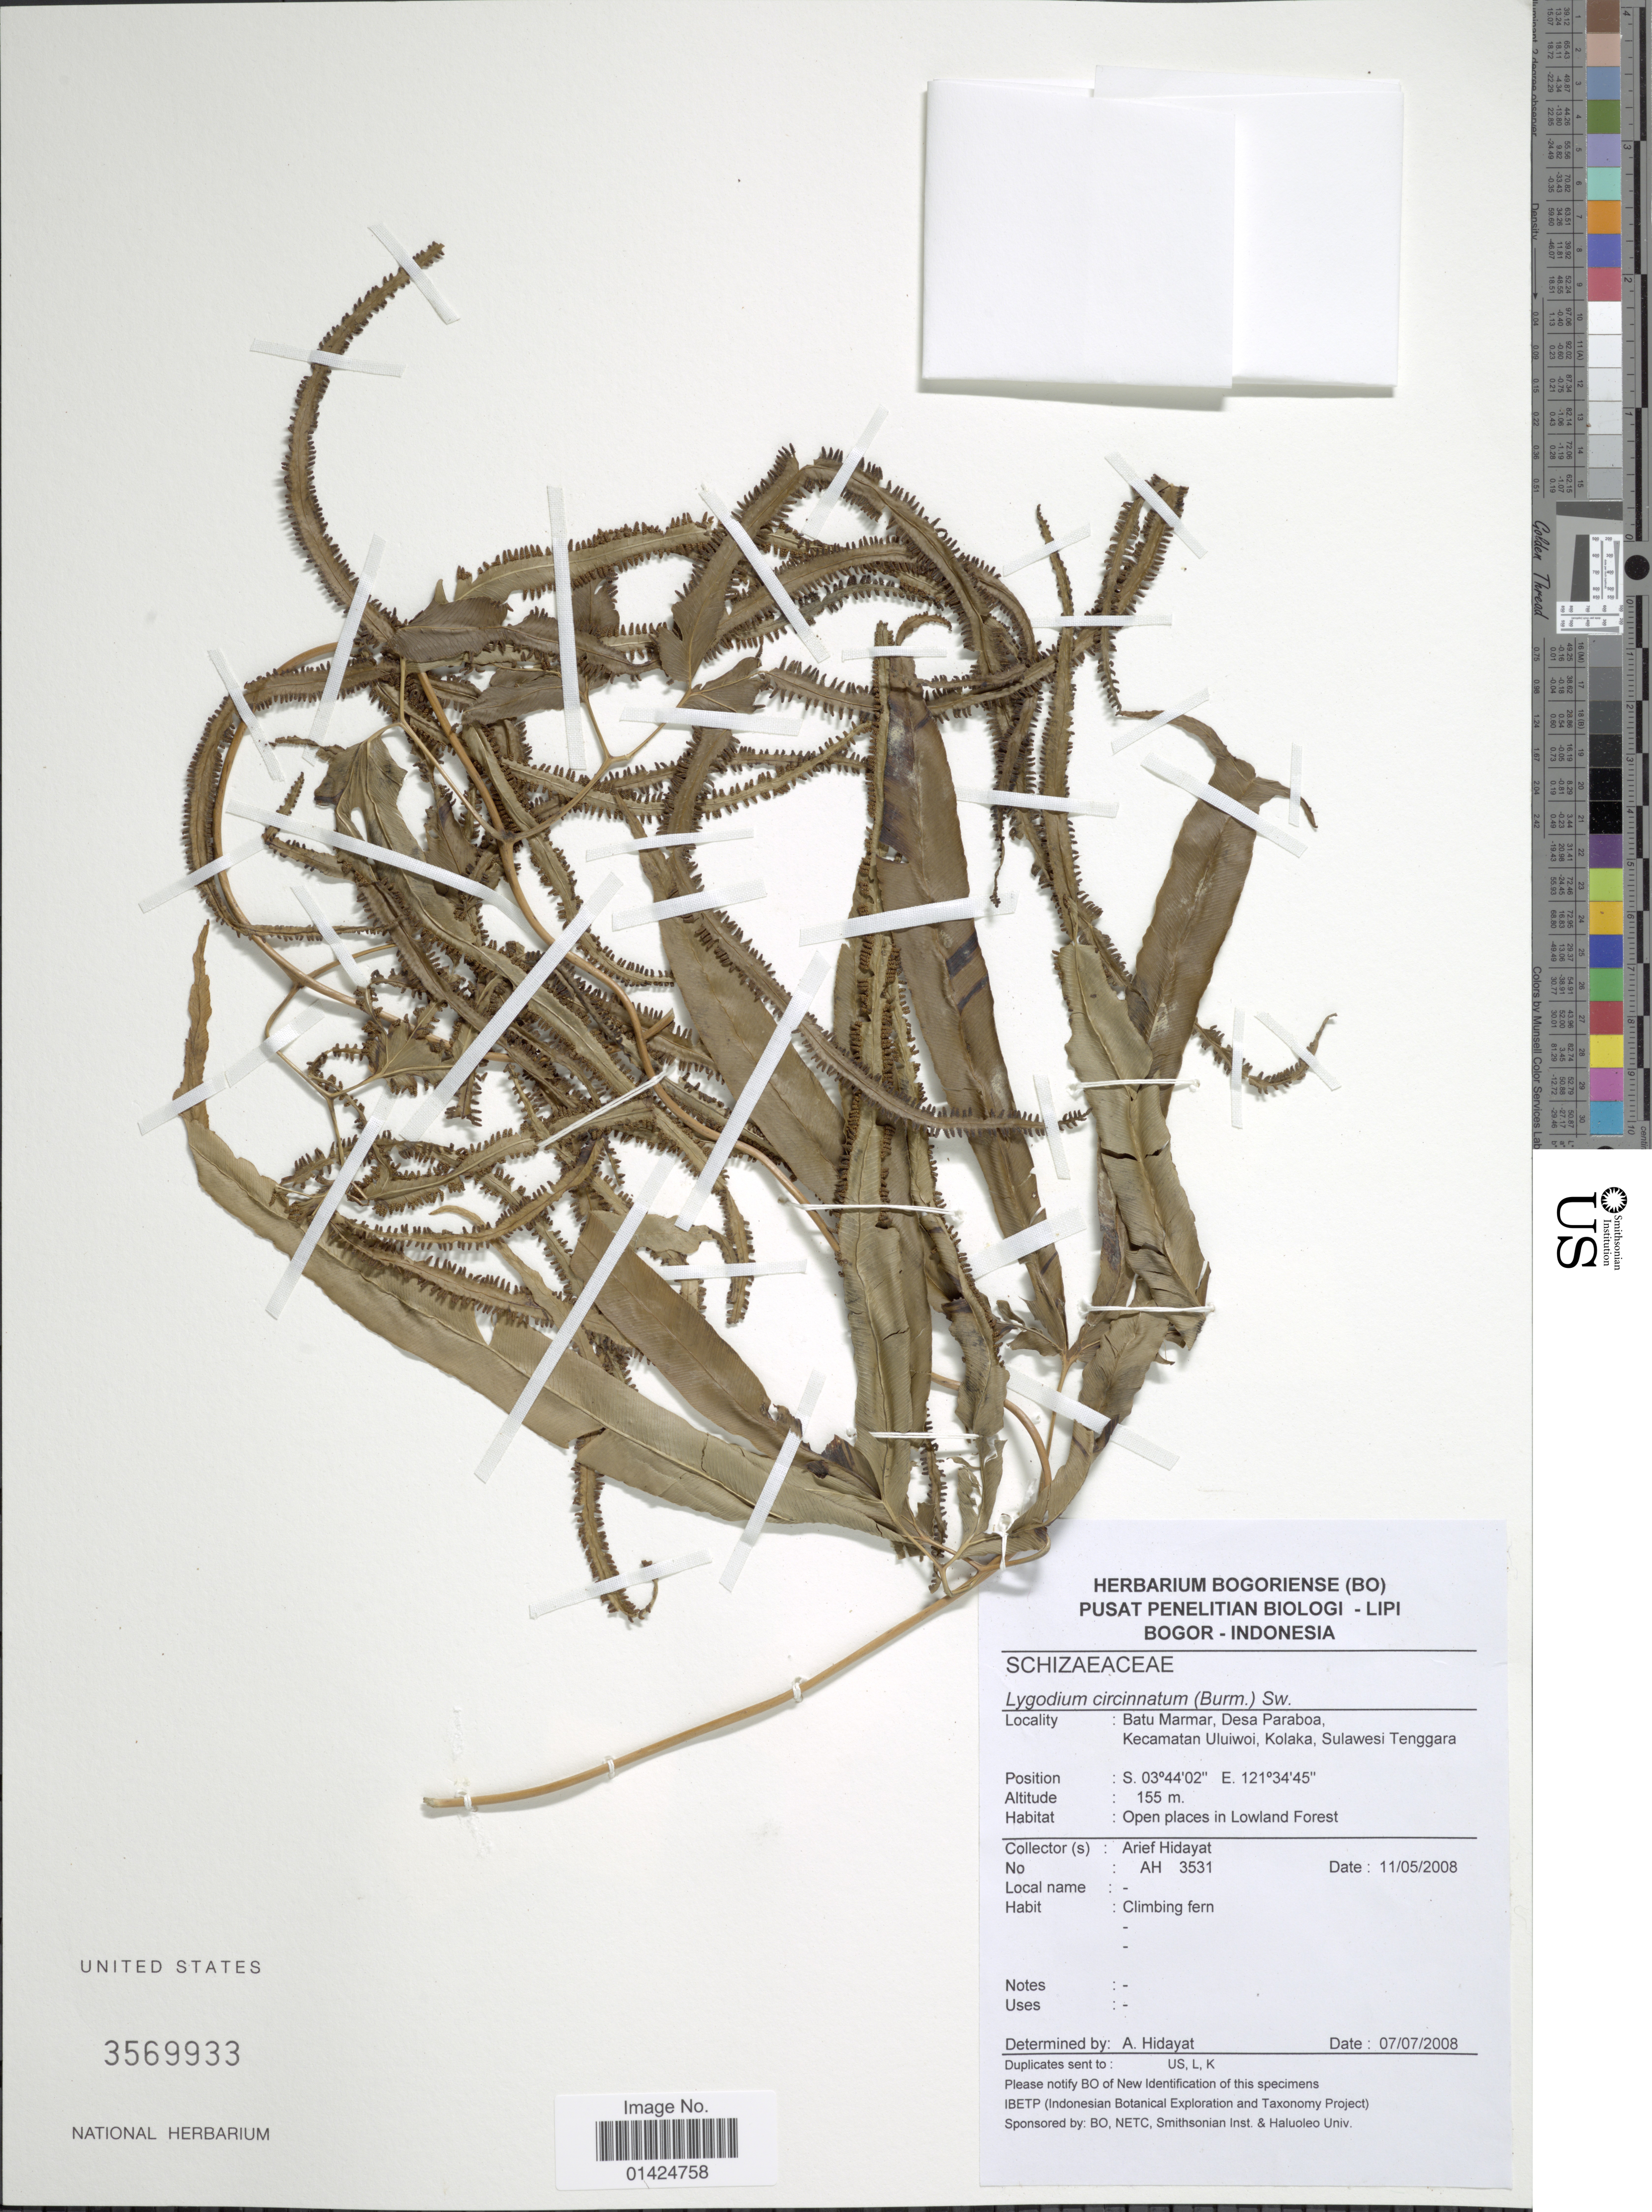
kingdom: Plantae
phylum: Tracheophyta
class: Polypodiopsida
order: Schizaeales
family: Lygodiaceae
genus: Lygodium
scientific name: Lygodium circinnatum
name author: (Burm. f.) Sw.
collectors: A. Hidayat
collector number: AH 3531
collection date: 2008-05-11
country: Indonesia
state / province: Sulawesi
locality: Batu Marmar, Desa Paraboa,Kecamatan Uluiwoi, Kolaka, Sulawesi Tenggara.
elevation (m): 155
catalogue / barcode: US 3569933